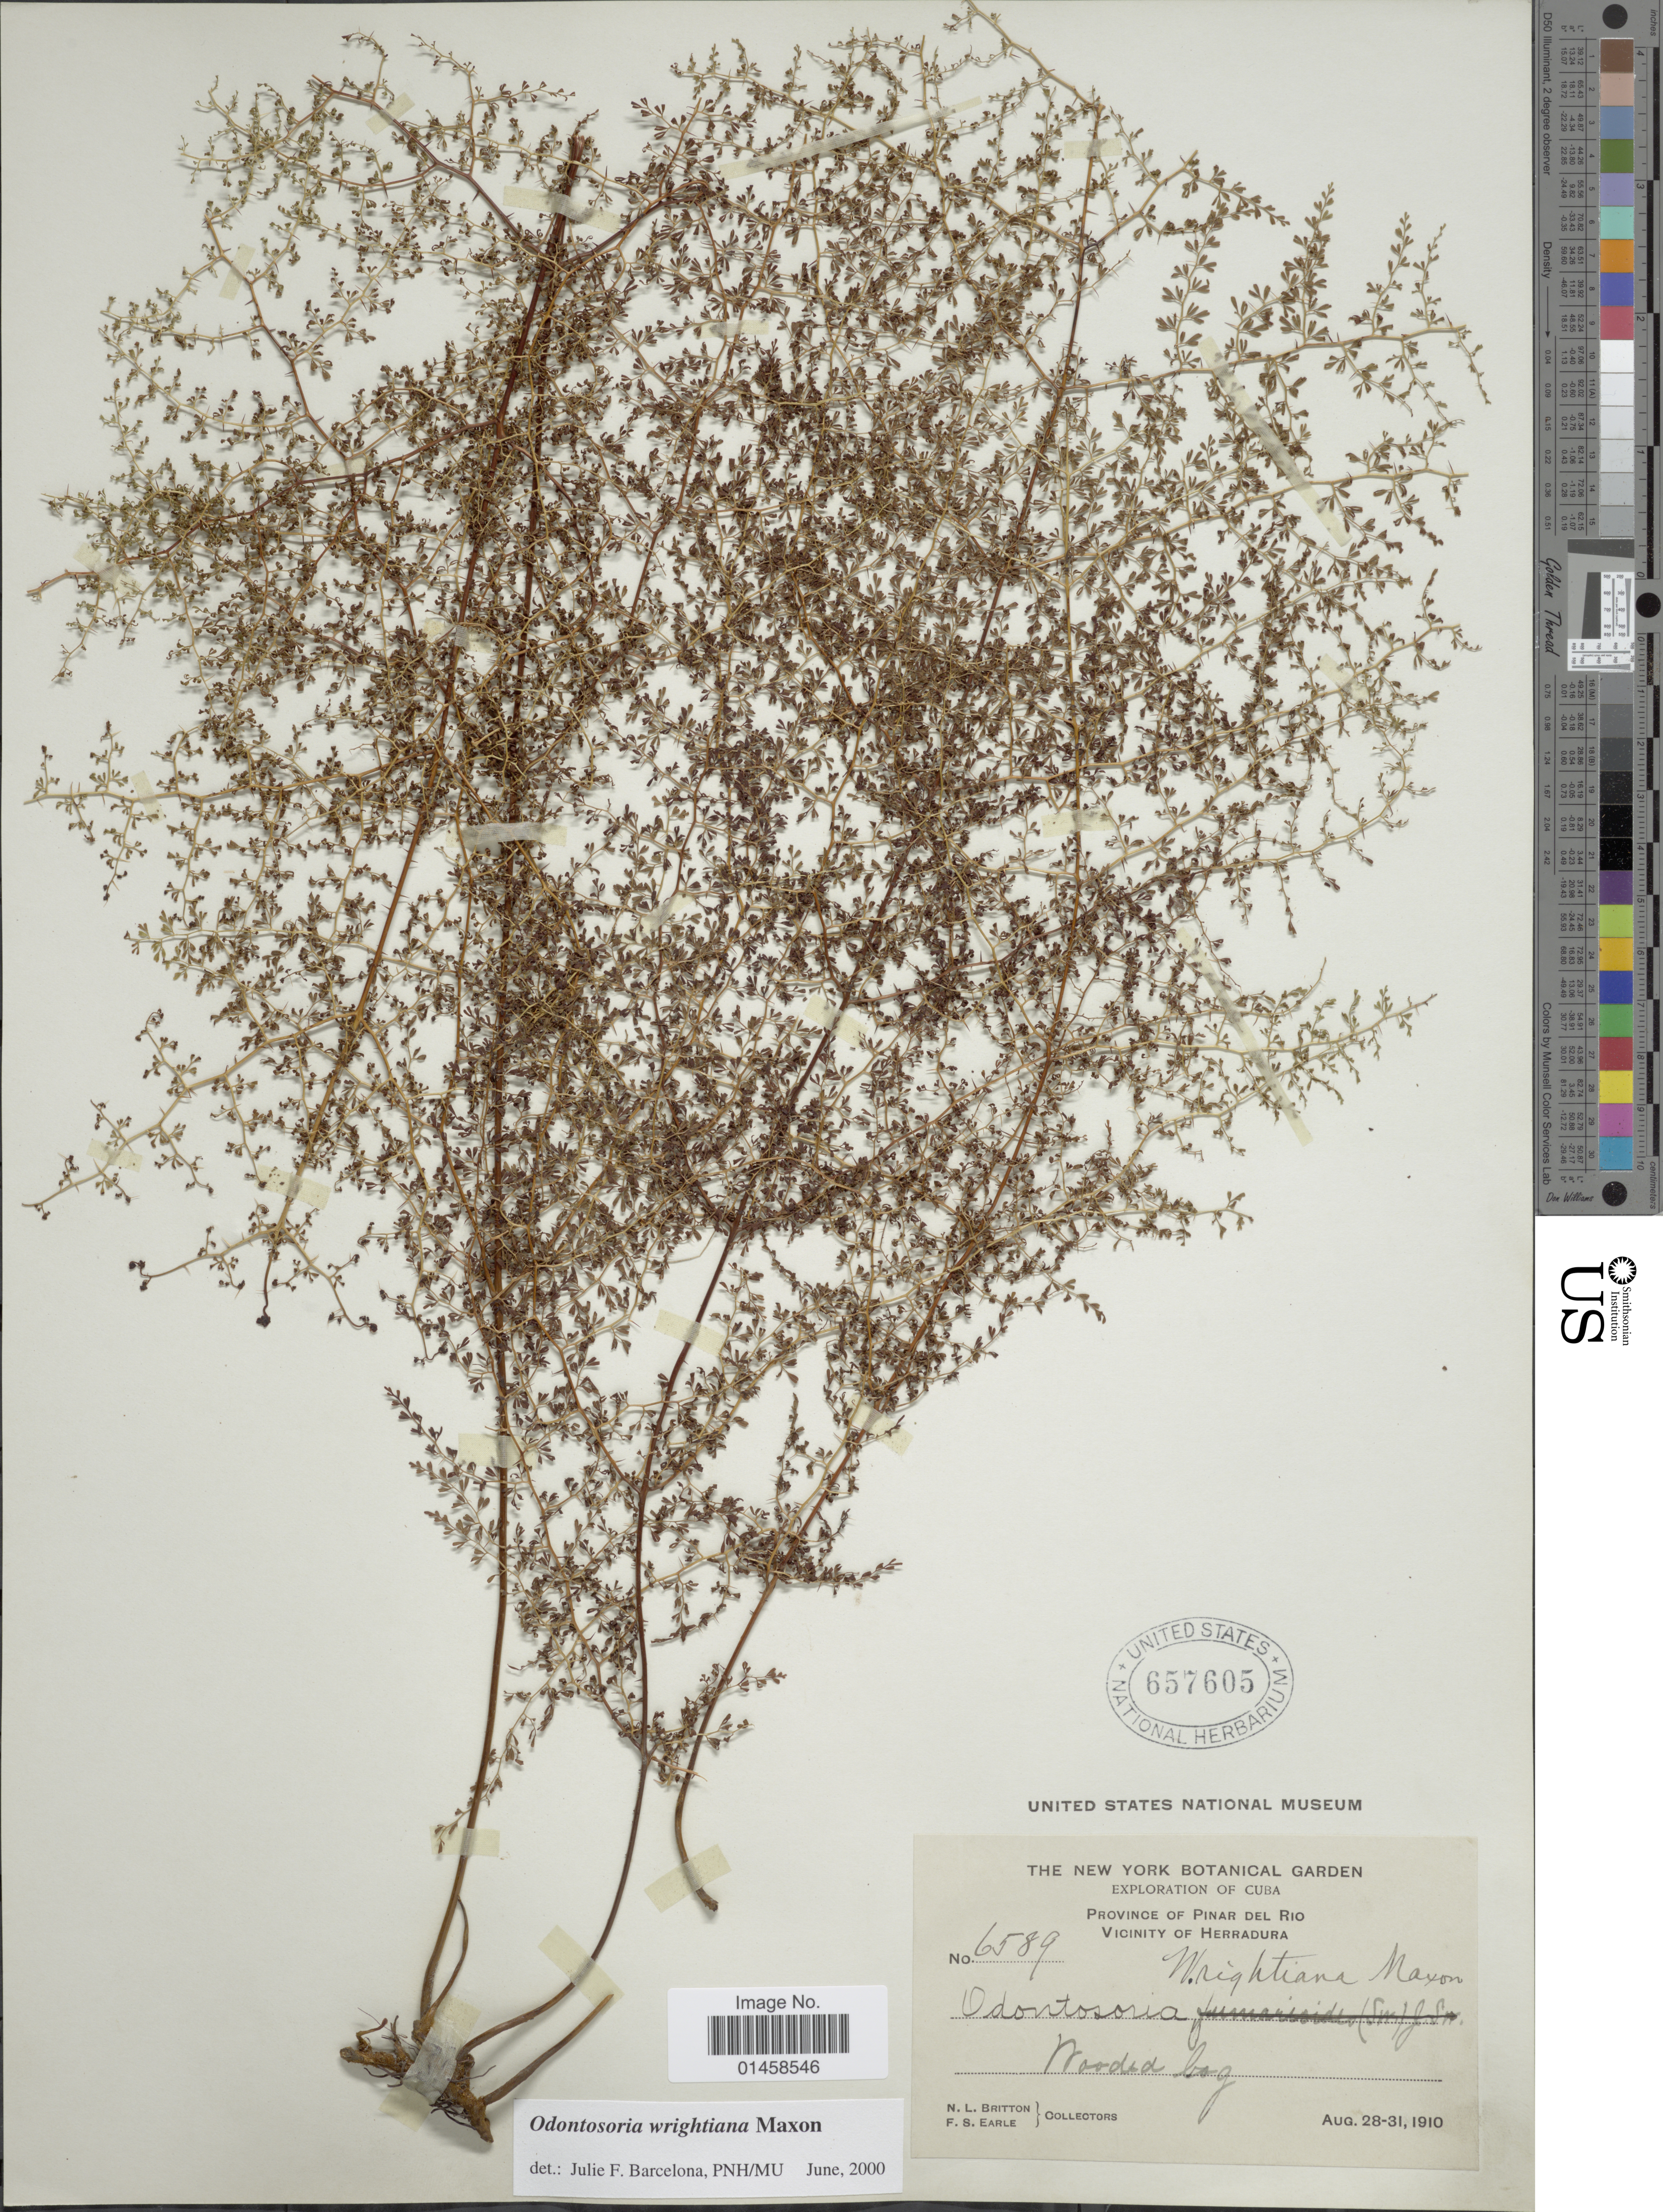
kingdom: Plantae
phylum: Tracheophyta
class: Polypodiopsida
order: Polypodiales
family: Lindsaeaceae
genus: Odontosoria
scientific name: Odontosoria wrightiana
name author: Maxon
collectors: N. Britton & F. S. Earle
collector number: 6589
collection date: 1910-08-28/1910-08-31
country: Cuba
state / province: Pinar del Río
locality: Vicinity of Herradura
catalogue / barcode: US 657605